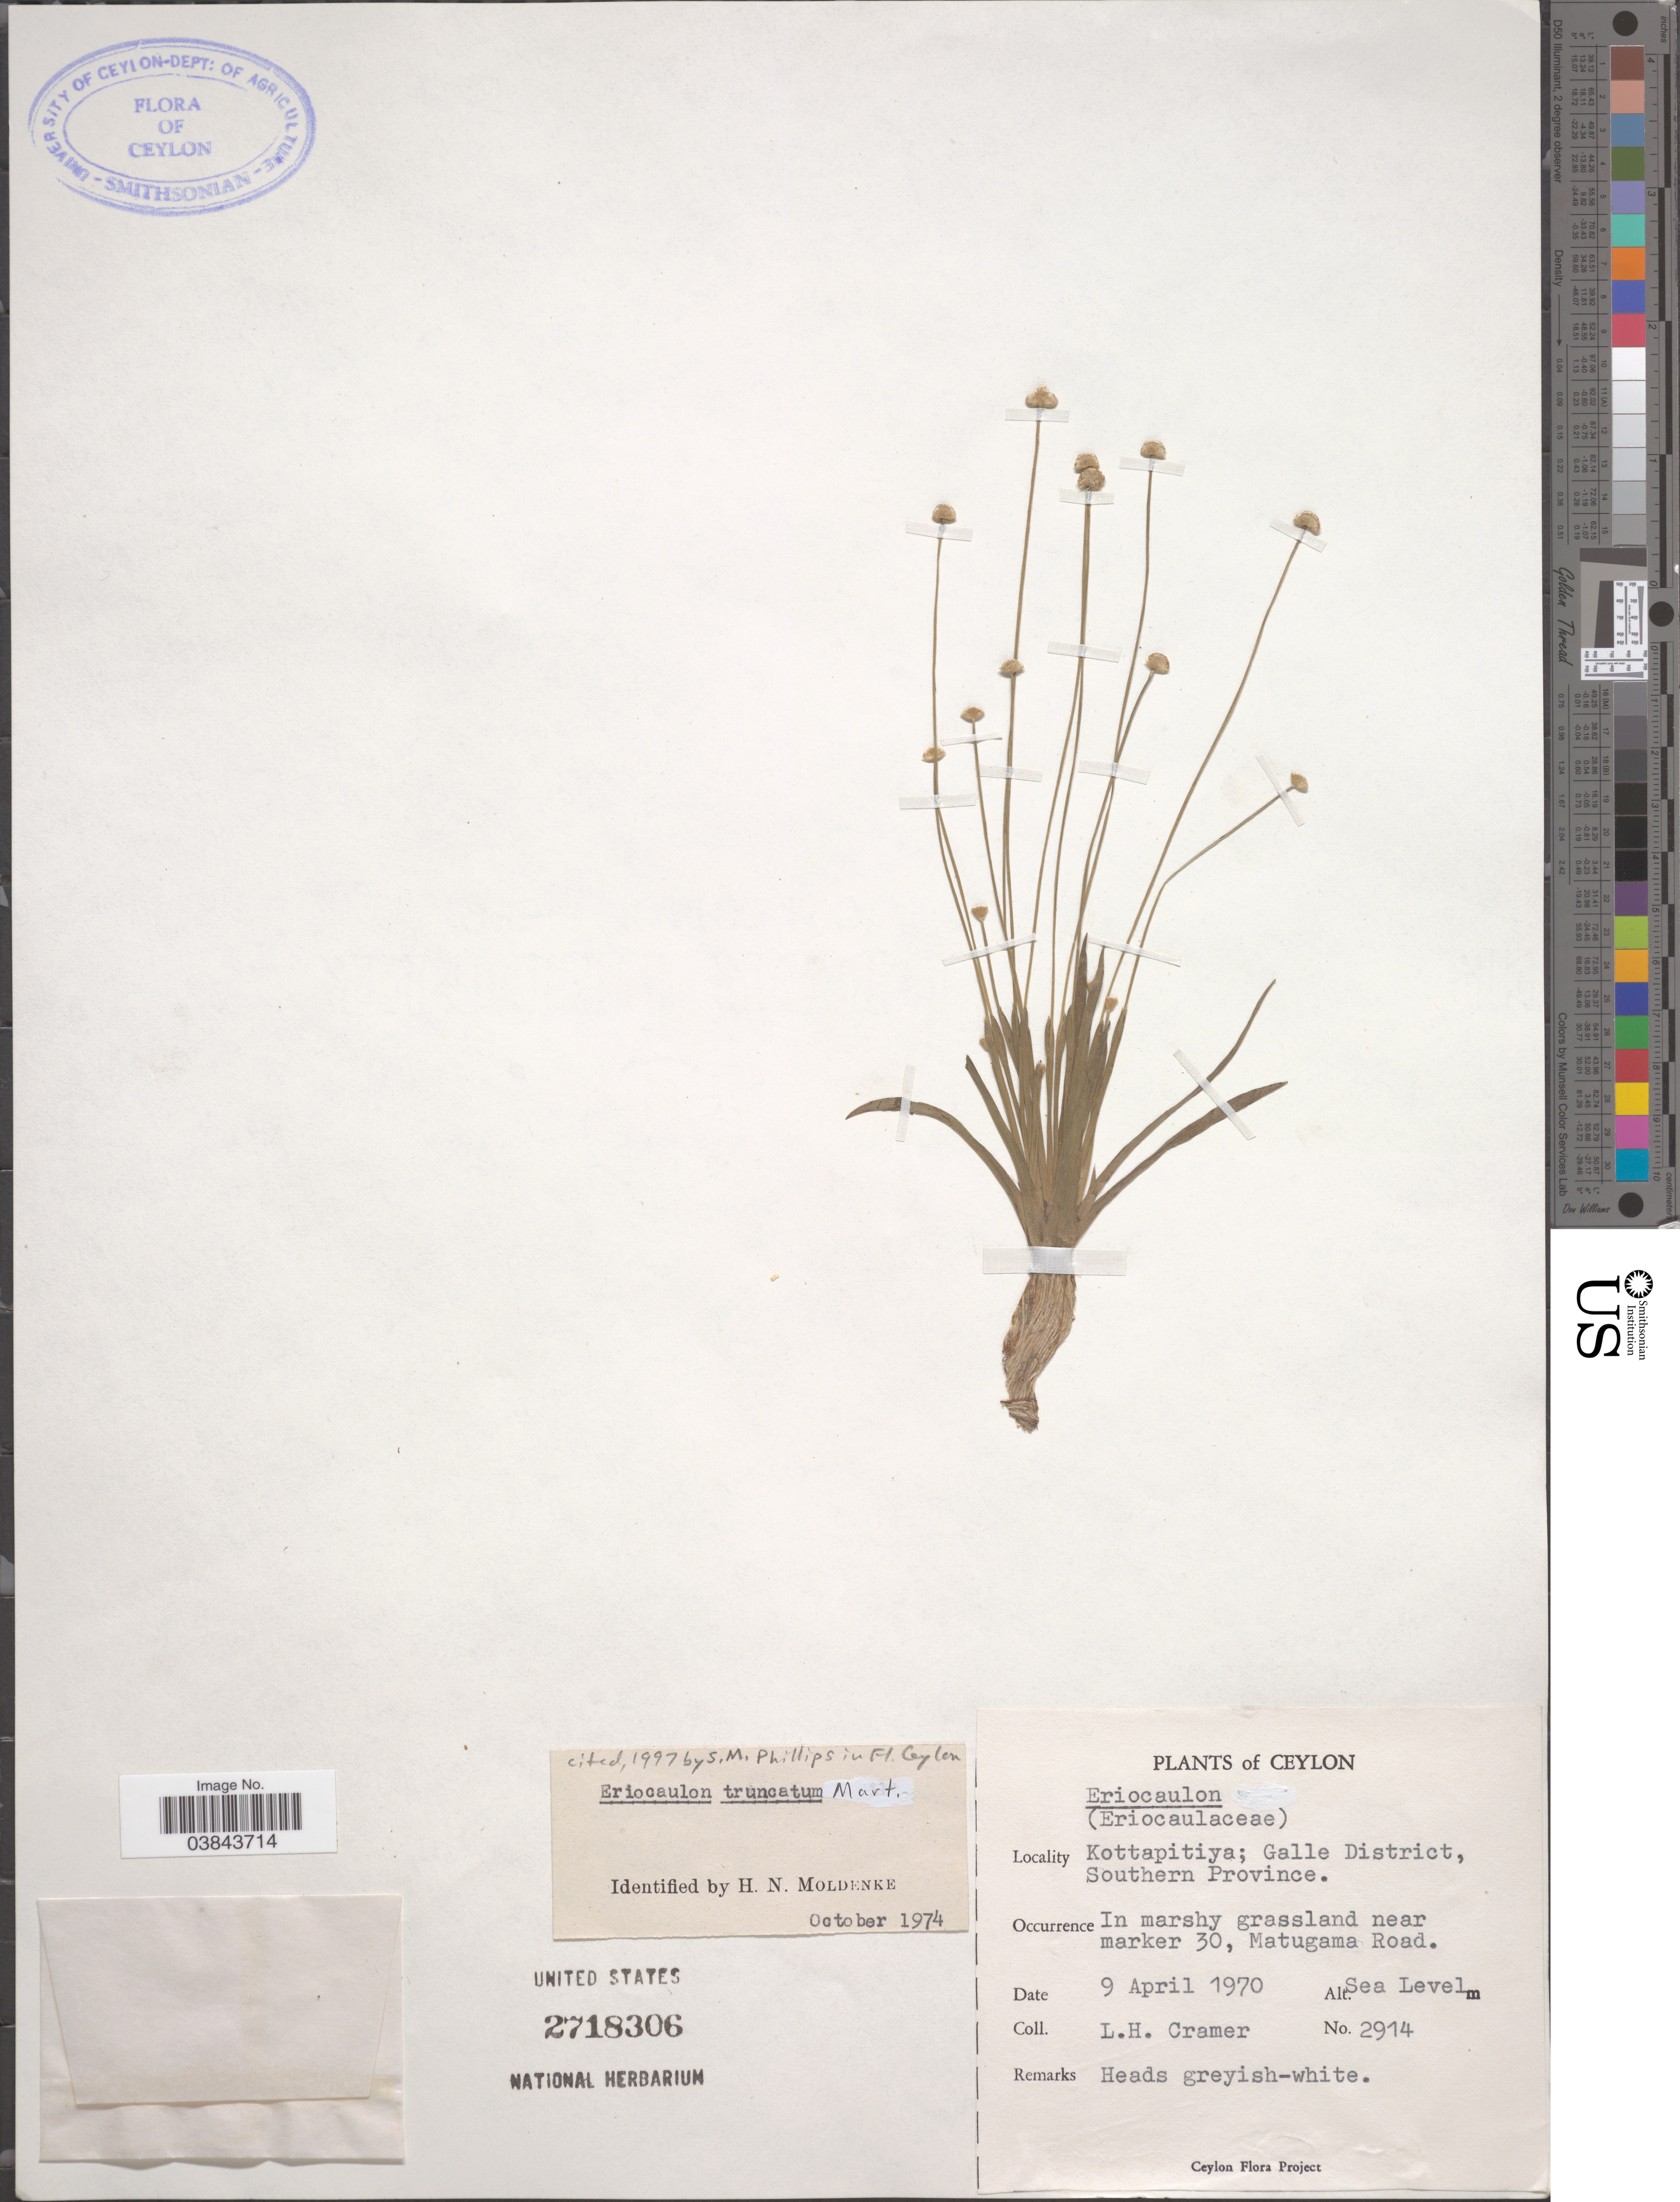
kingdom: Plantae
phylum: Tracheophyta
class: Liliopsida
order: Poales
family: Eriocaulaceae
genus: Eriocaulon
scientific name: Eriocaulon truncatum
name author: Buch.-Ham. ex Mart.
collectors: L. H. Cramer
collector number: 2914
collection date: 1970-04-09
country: Sri Lanka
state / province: Southern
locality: Ceylon. Kottapitiya; Galle District, Southern Province. In marshy grassland near marker 30, Matugama Road.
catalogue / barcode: US 2718306